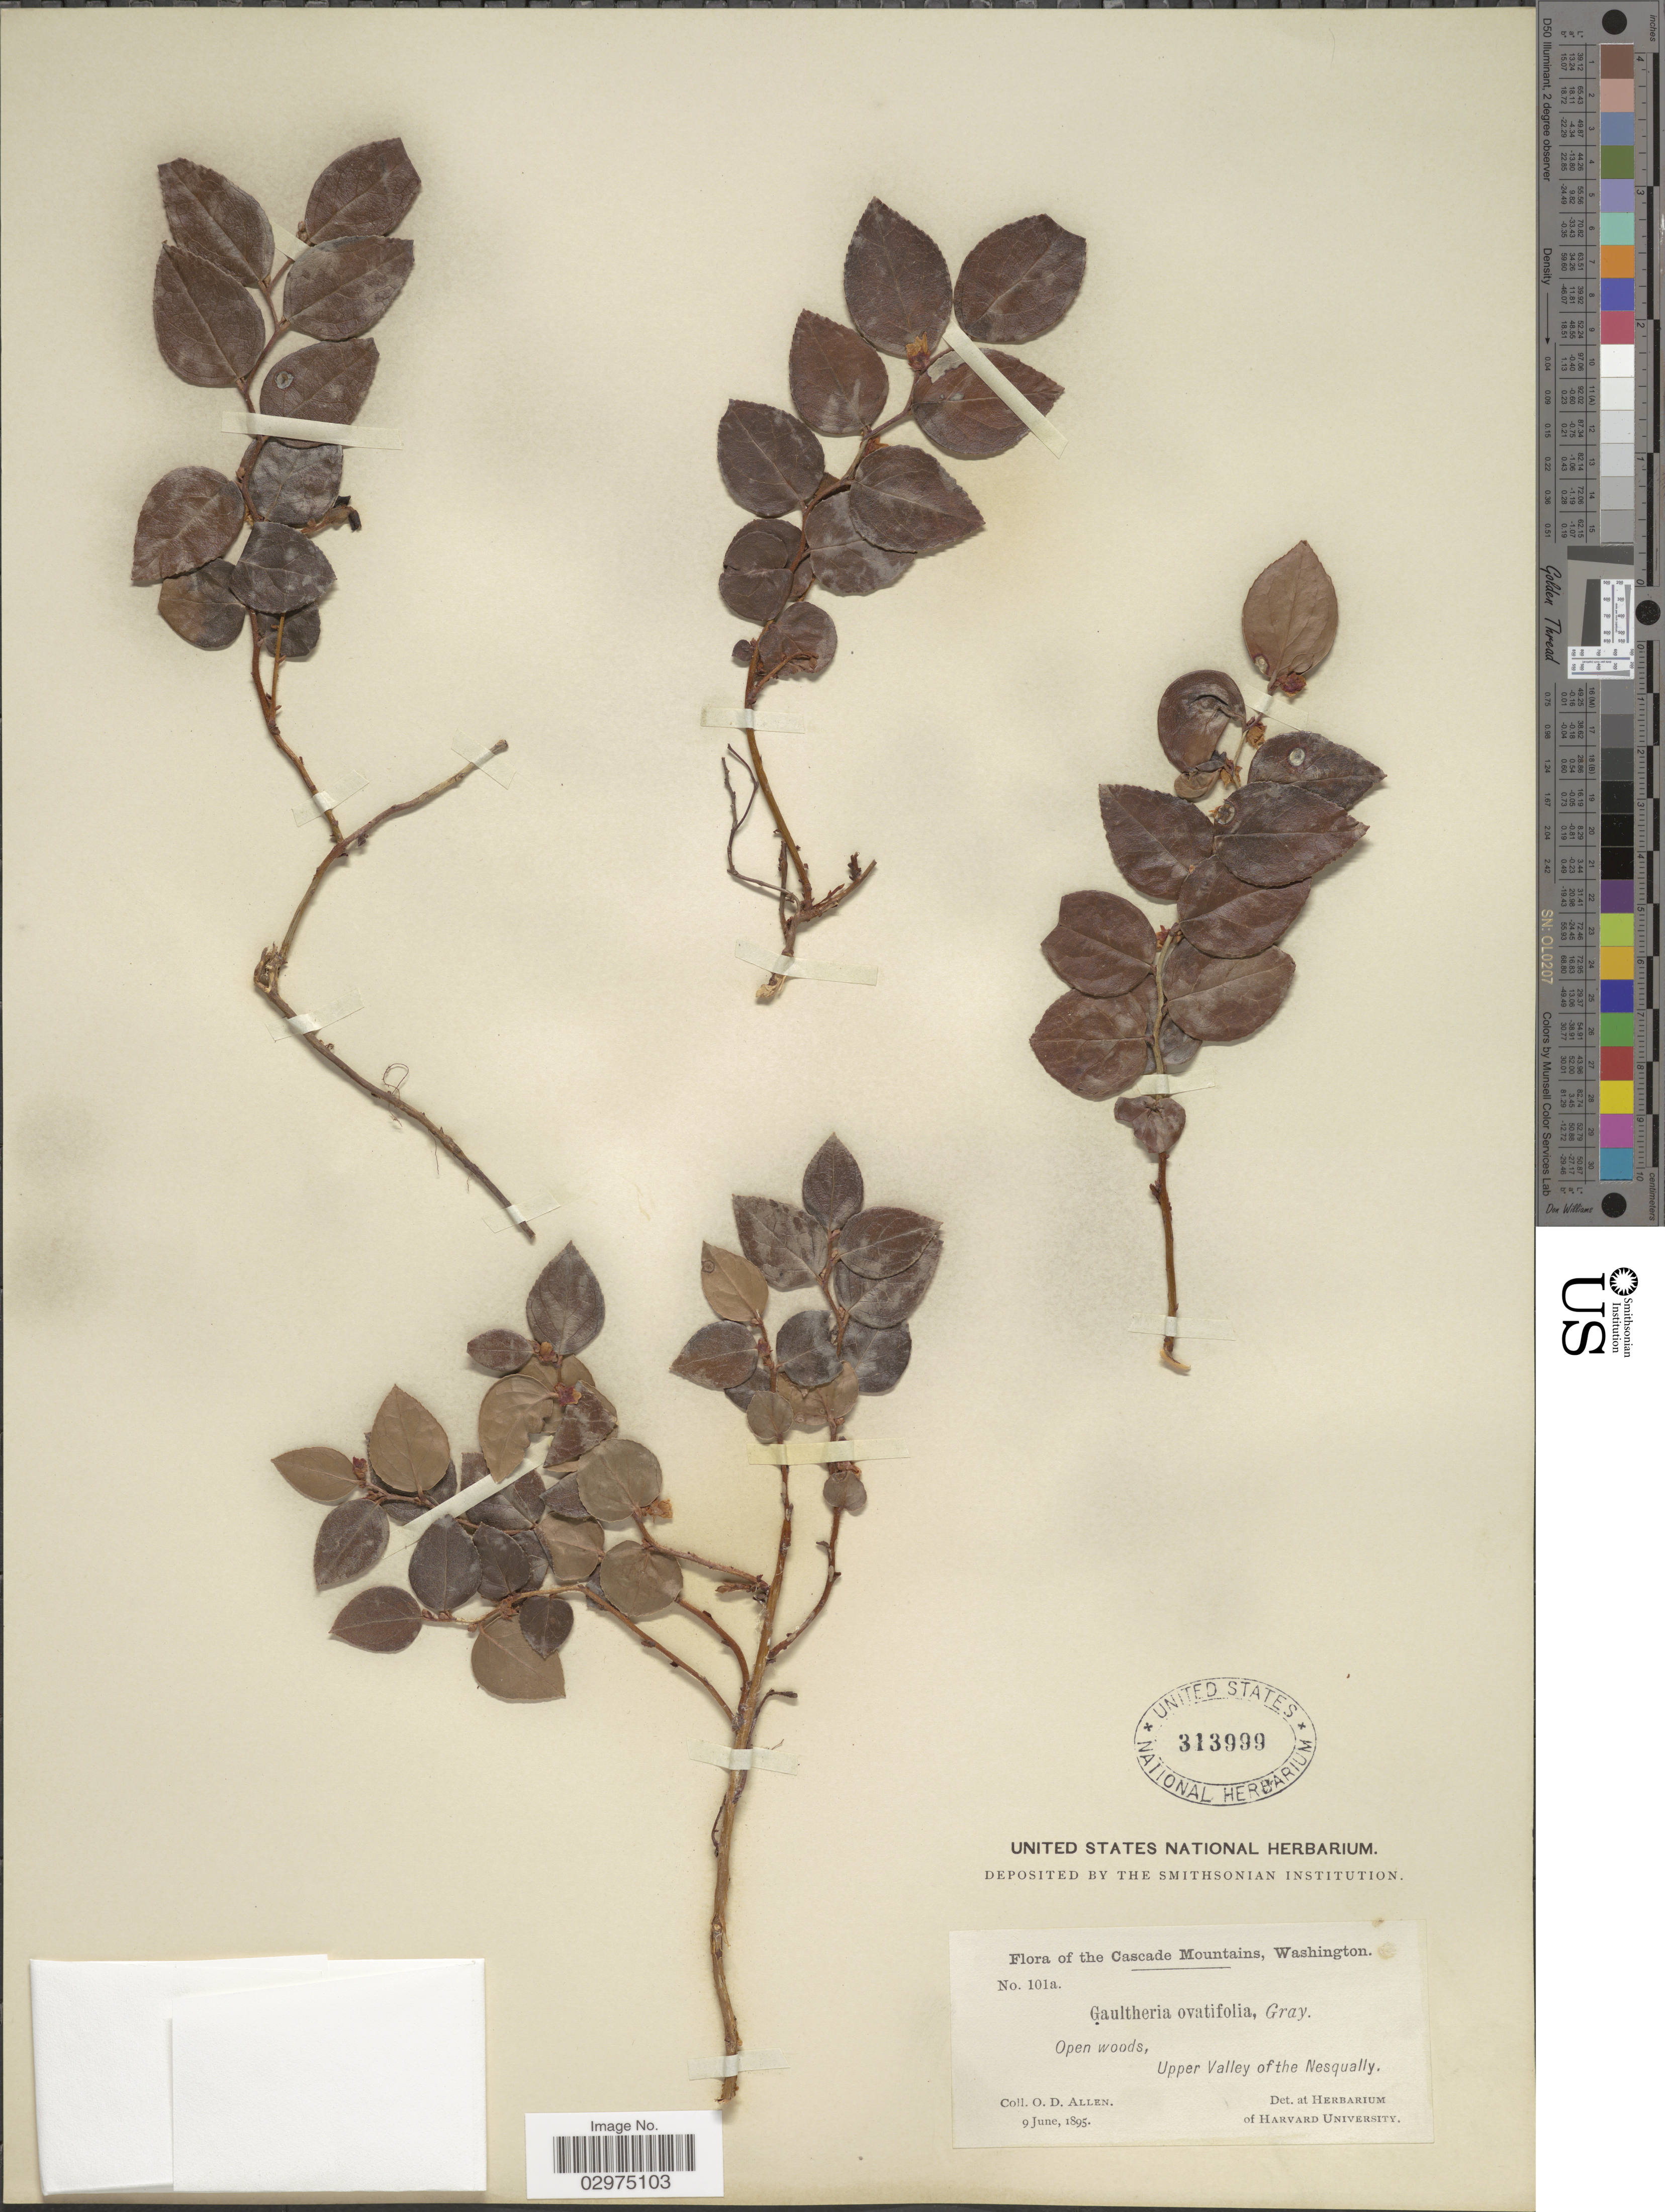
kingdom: Plantae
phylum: Tracheophyta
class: Magnoliopsida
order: Ericales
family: Ericaceae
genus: Gaultheria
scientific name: Gaultheria ovatifolia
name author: A. Gray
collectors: O. D. Allen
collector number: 101a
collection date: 1895-06-09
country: United States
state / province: Washington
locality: Cascade Mountains. Upper Valley of the Nesqually.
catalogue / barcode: US 313999